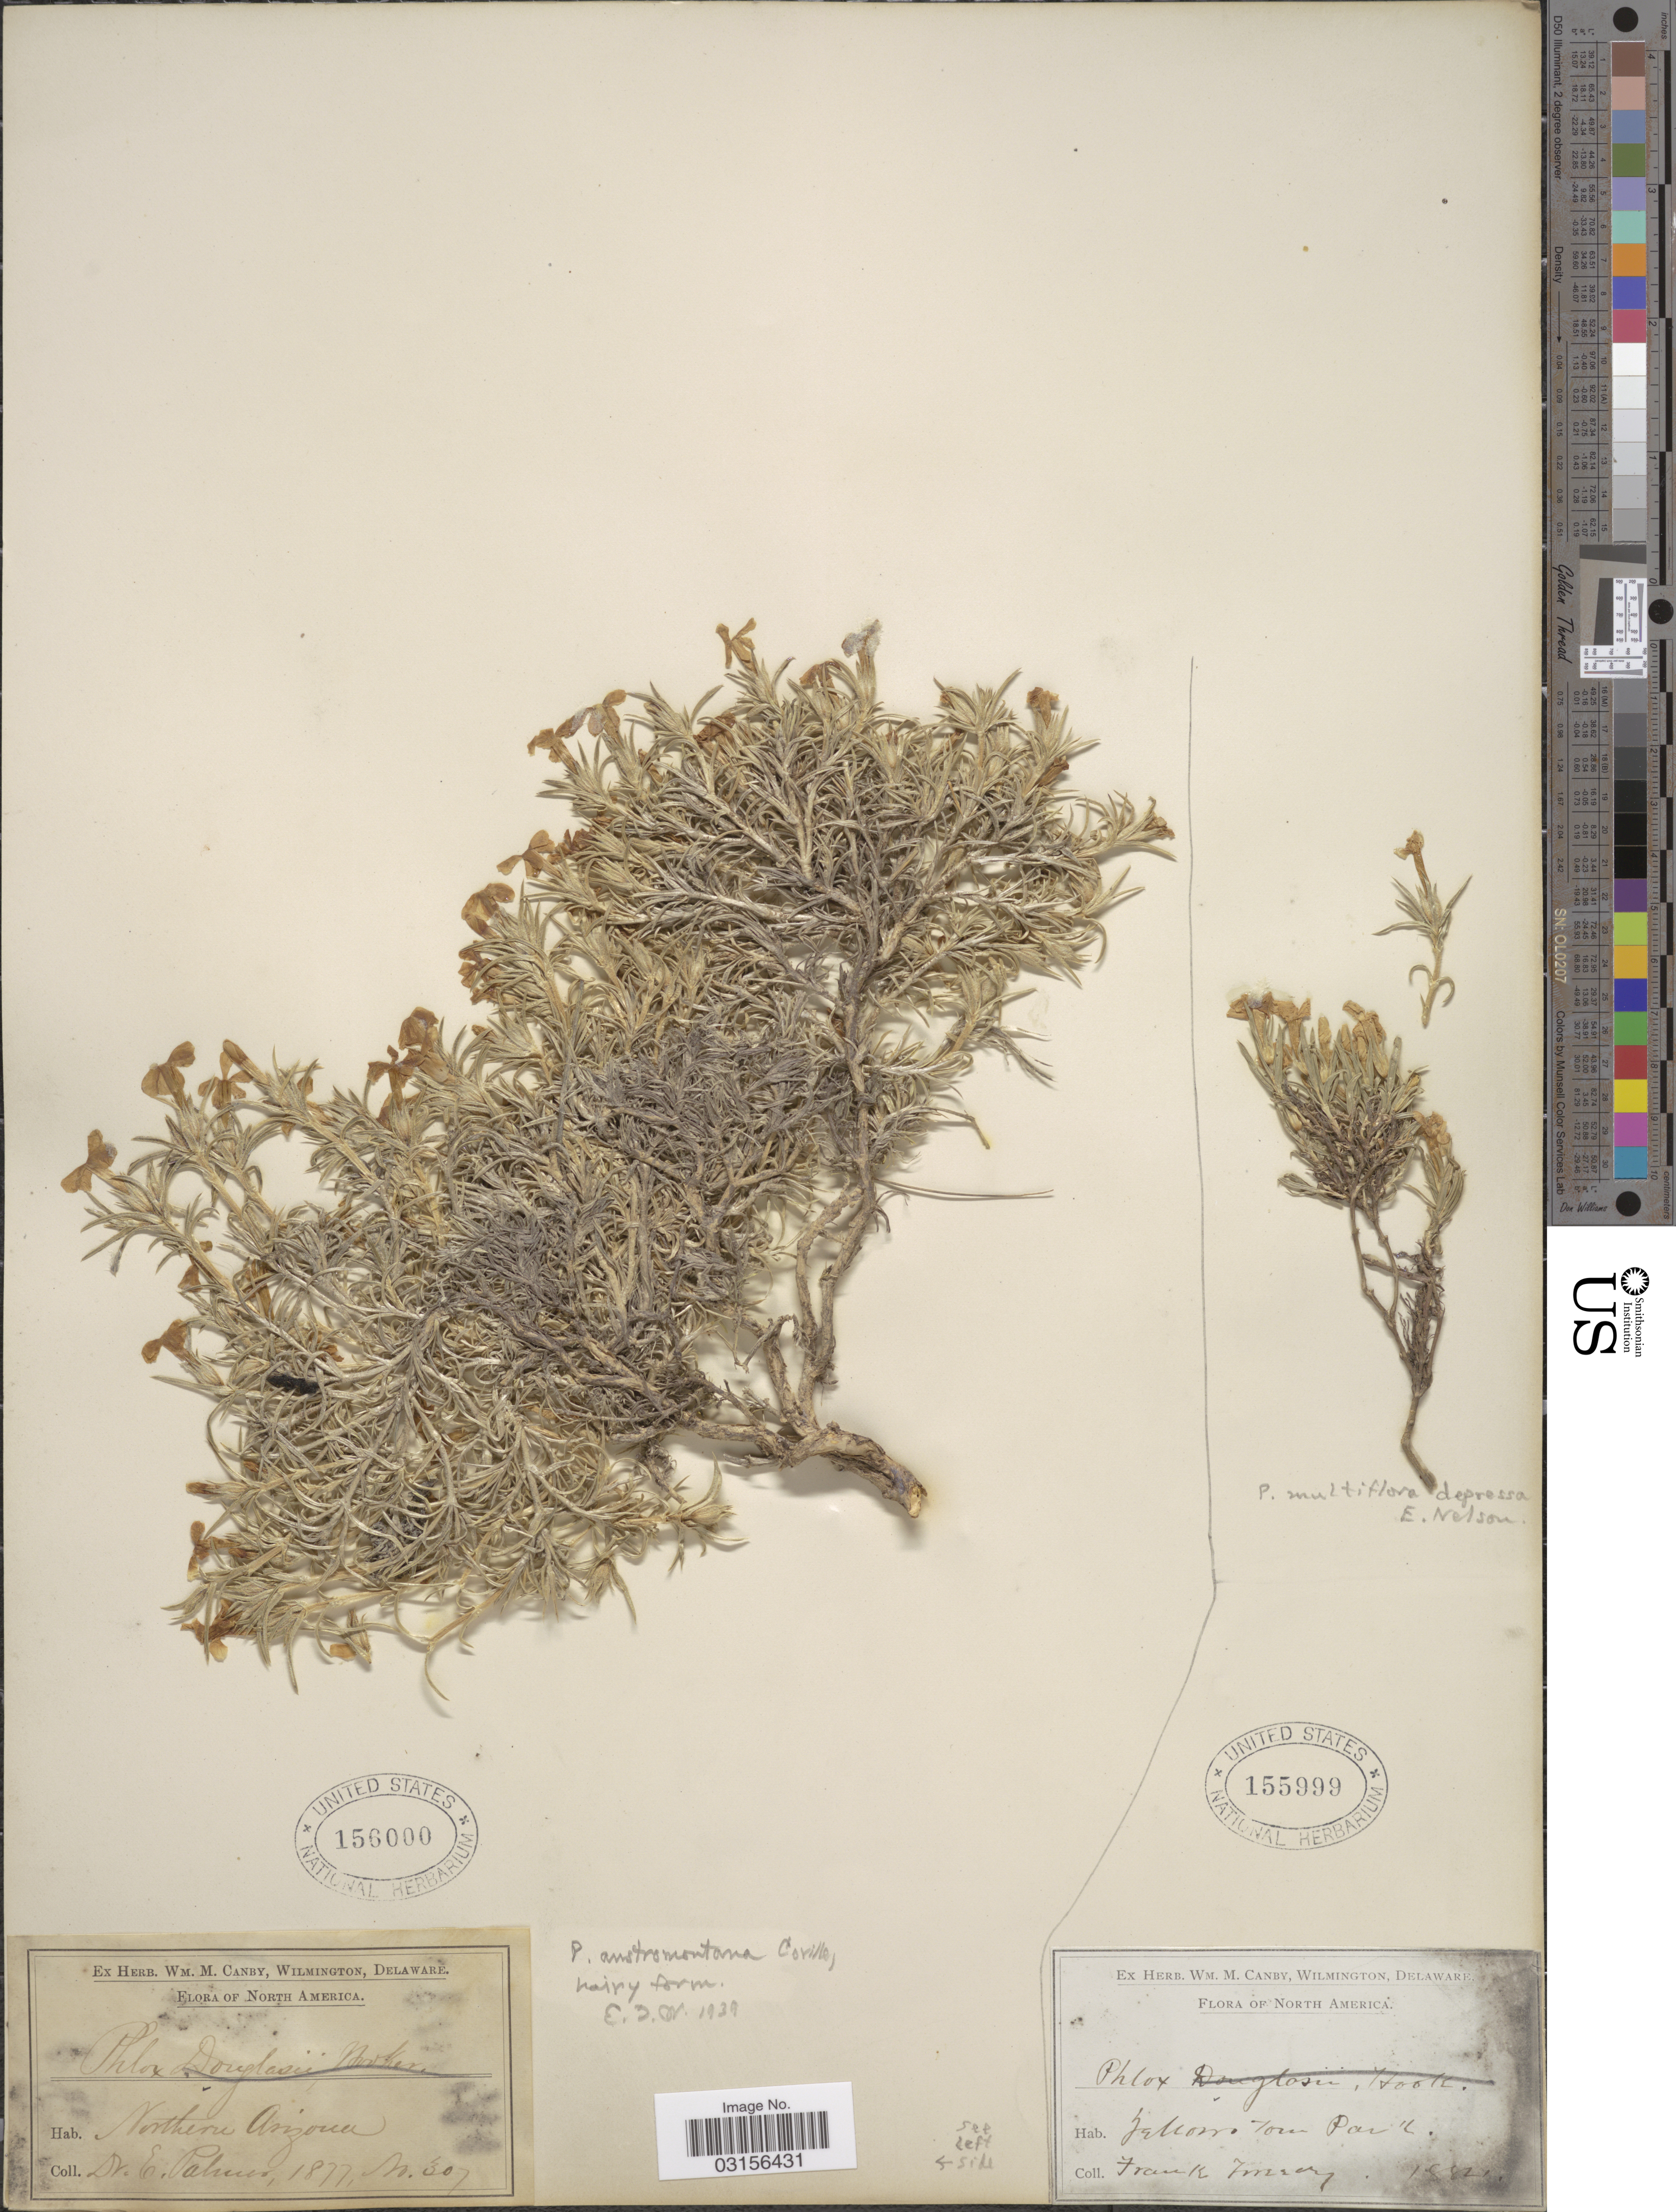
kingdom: Plantae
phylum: Tracheophyta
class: Magnoliopsida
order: Ericales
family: Polemoniaceae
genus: Phlox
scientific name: Phlox austromontana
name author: Coville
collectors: F. Tweedy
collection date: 1882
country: United States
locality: North America. Yellowstone Park.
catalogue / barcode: US 155999-2